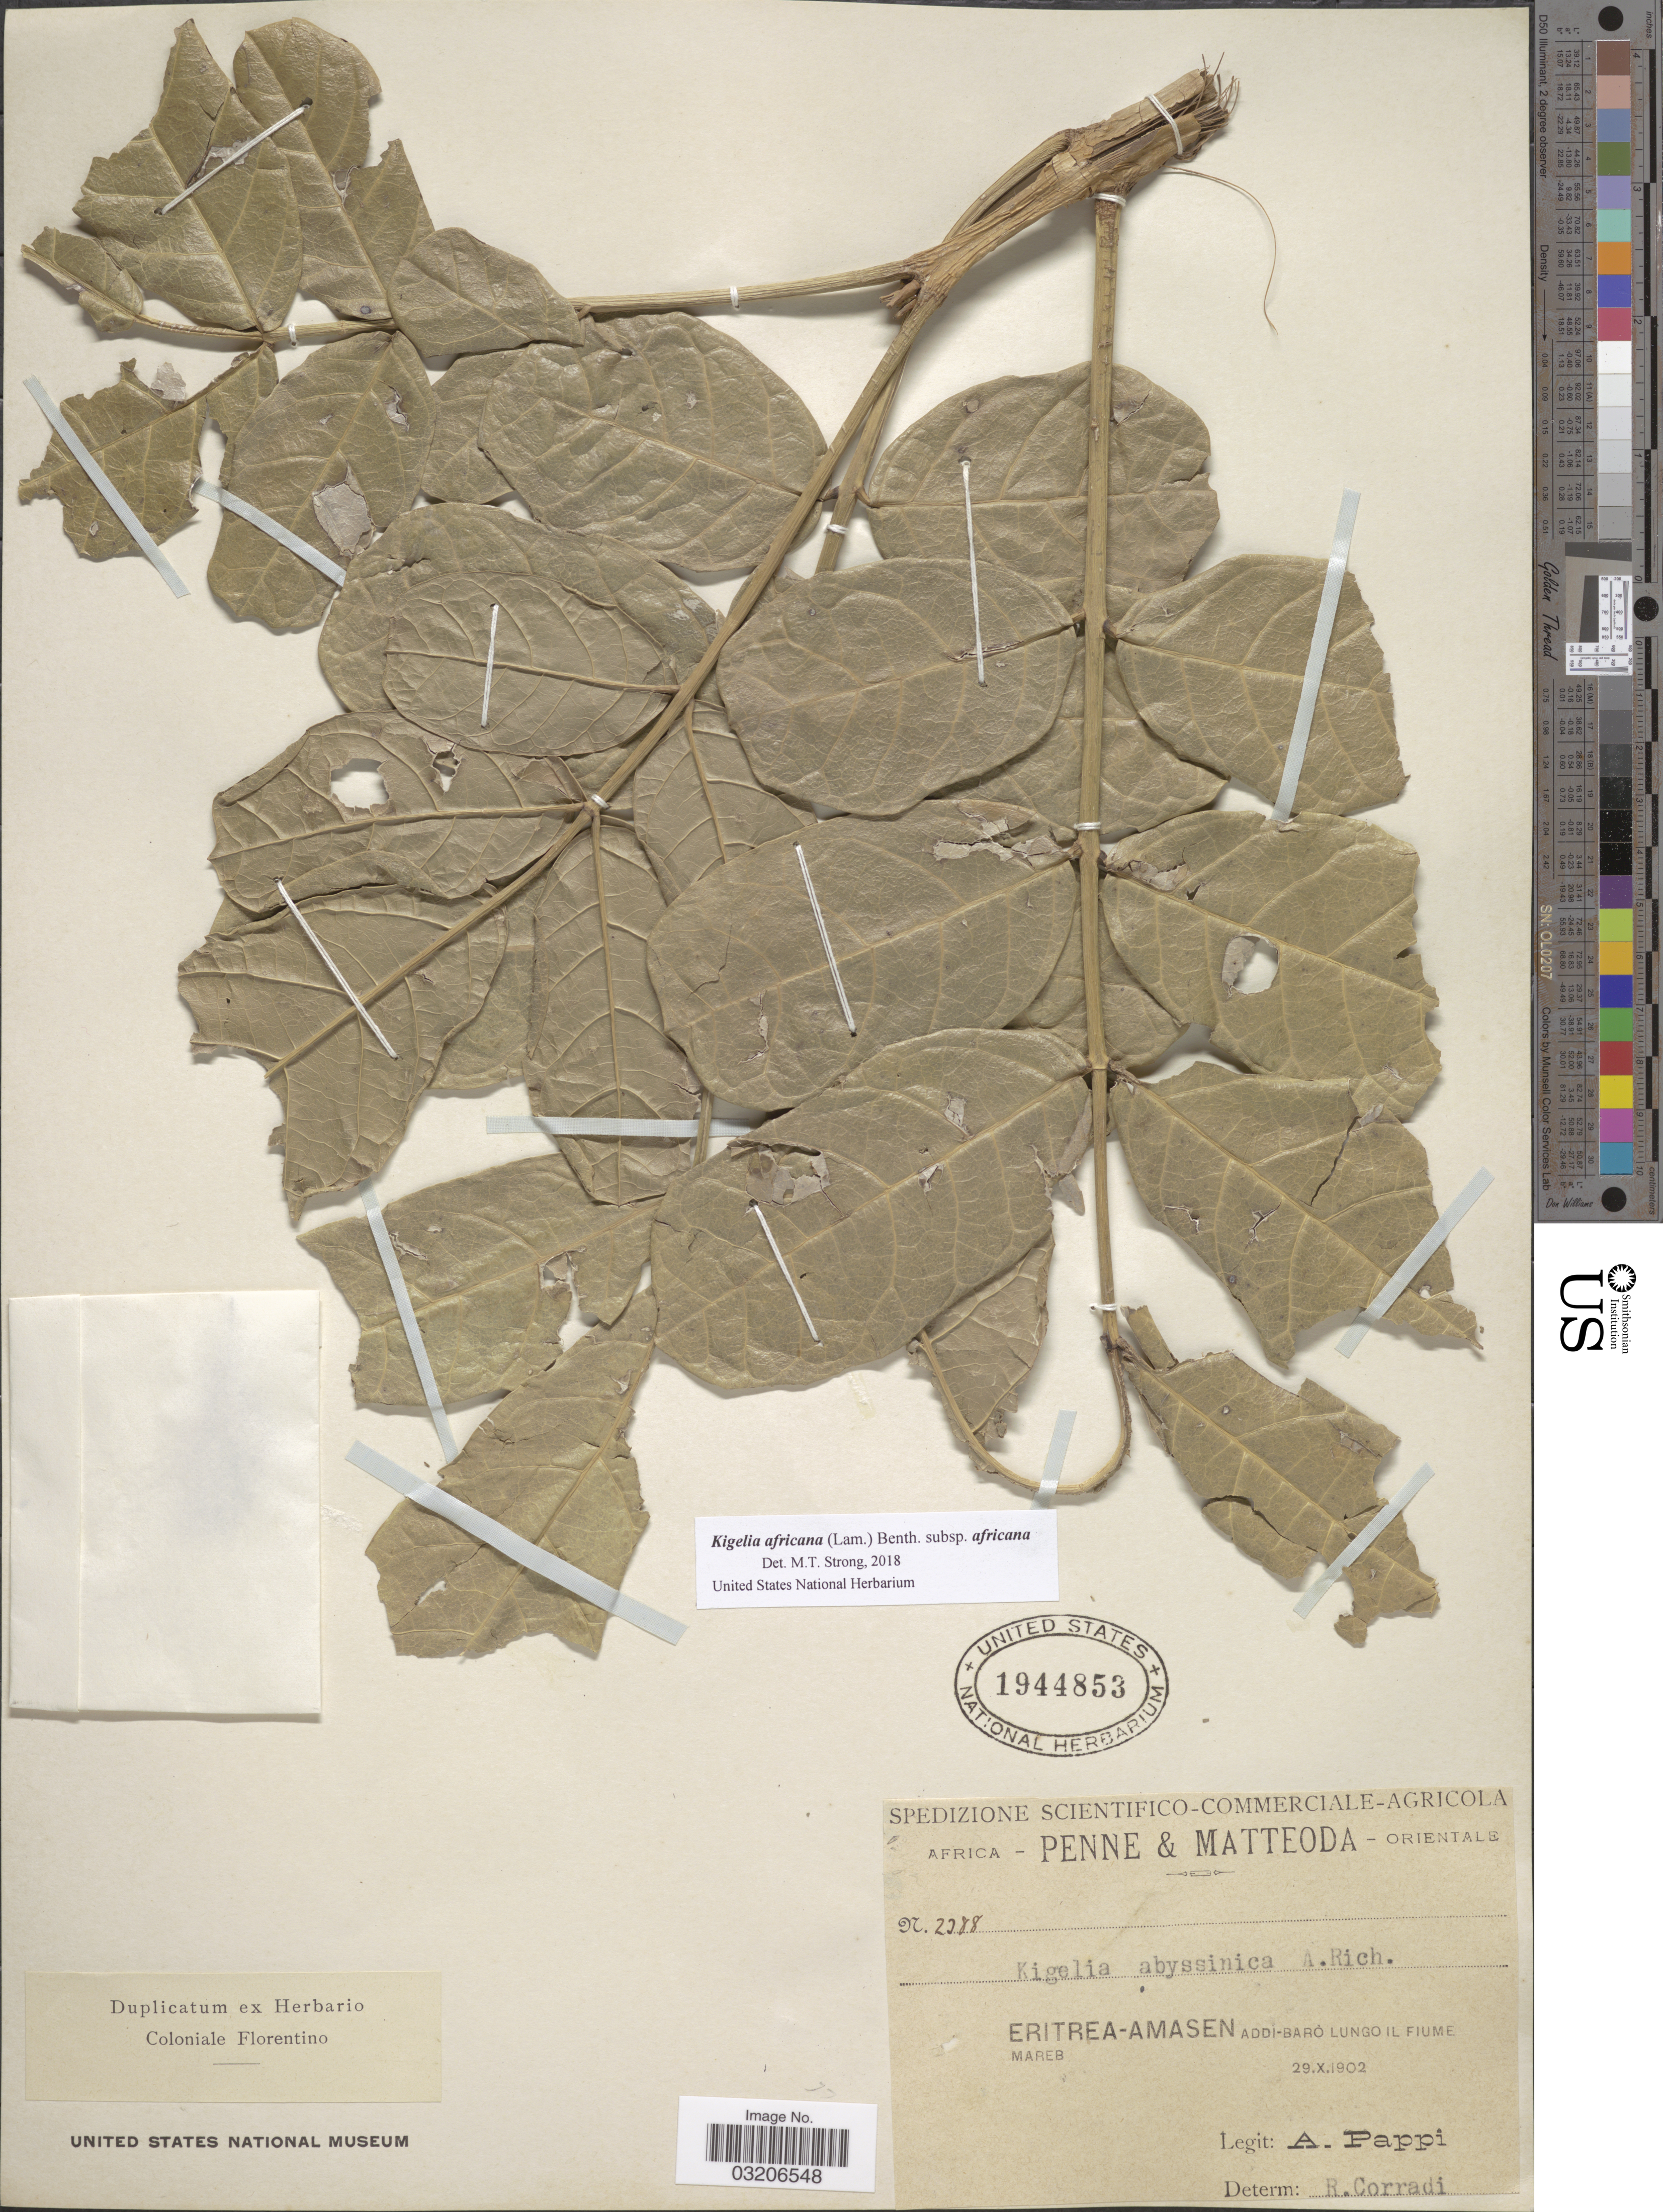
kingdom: Plantae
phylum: Tracheophyta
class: Magnoliopsida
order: Lamiales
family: Bignoniaceae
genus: Kigelia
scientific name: Kigelia africana subsp. africana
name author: (Lam.) Benth.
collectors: A. Pappi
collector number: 2388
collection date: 1902-10-29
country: Eritrea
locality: Eritrea-Amasen Addi-Baro Lungo il Fiume Mareb.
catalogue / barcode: US 1944853